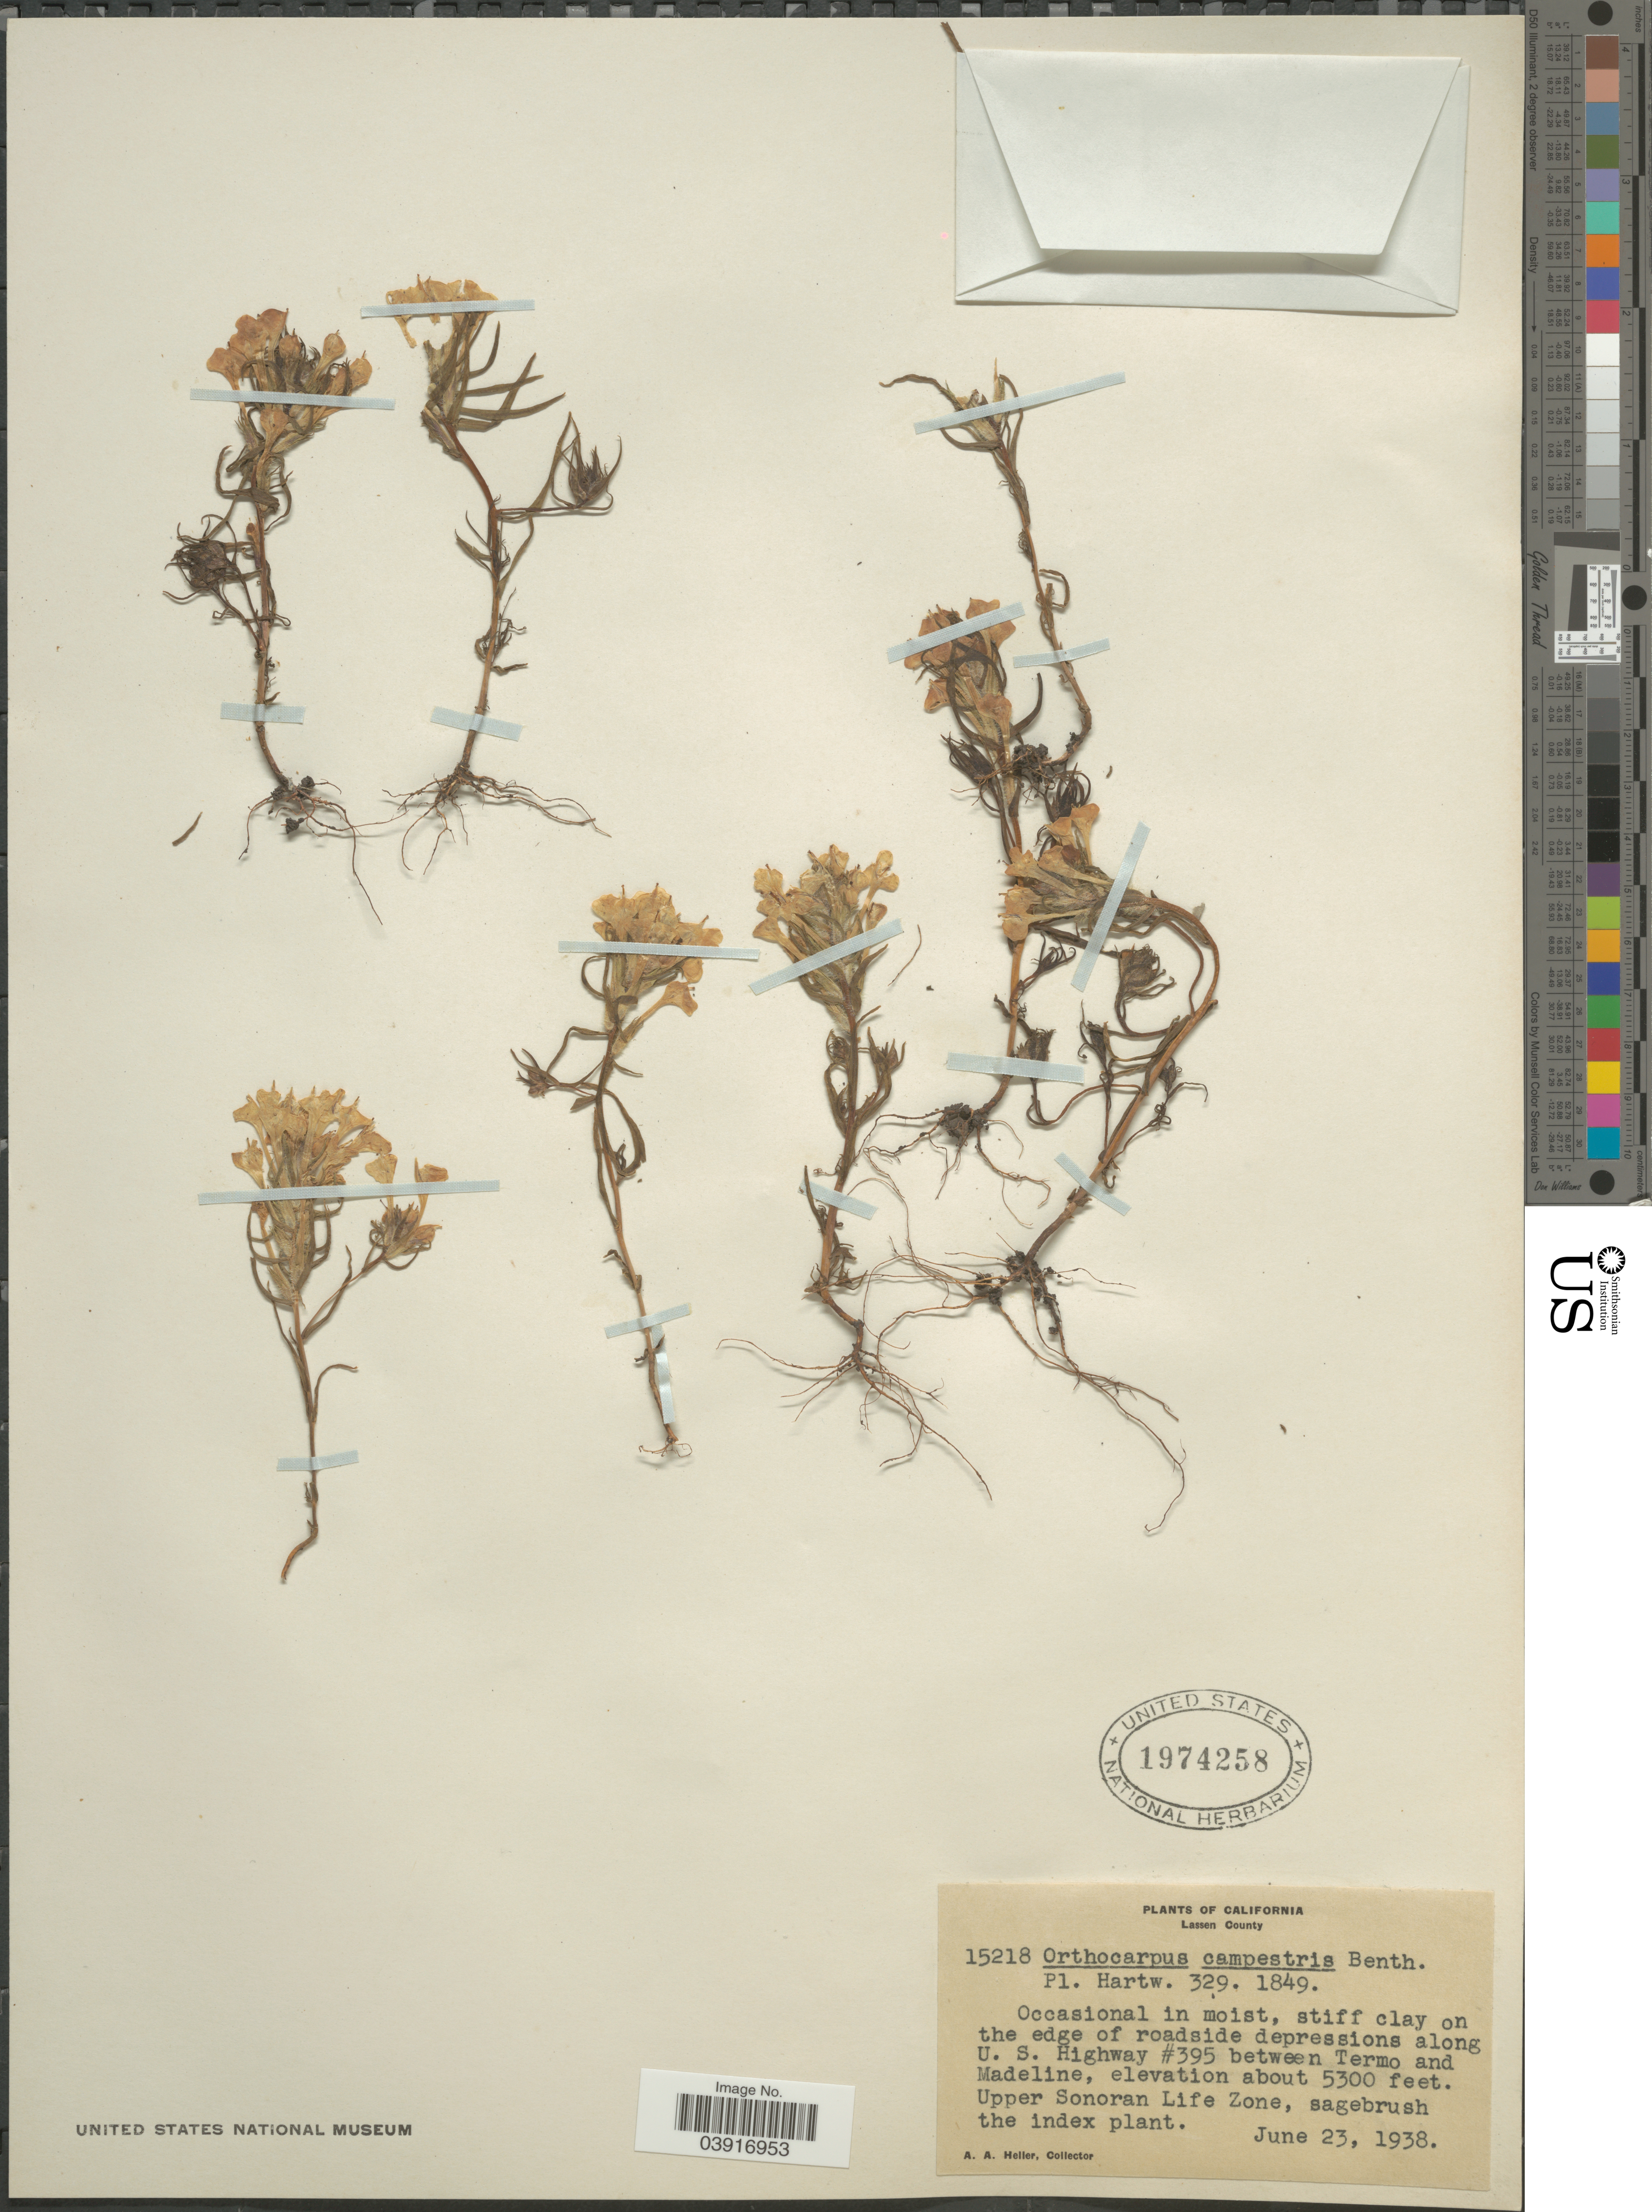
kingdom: Plantae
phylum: Tracheophyta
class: Magnoliopsida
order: Lamiales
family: Orobanchaceae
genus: Orthocarpus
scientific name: Orthocarpus campestris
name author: Benth.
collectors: A. A. Heller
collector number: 15218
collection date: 1938-06-23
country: United States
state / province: California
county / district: Lassen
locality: Lassen County. On the edge of roadside depressions along U. S. Highway #395 between Termo and Madeline, Upper Sonoran Life Zone.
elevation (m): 1615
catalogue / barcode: US 1974258